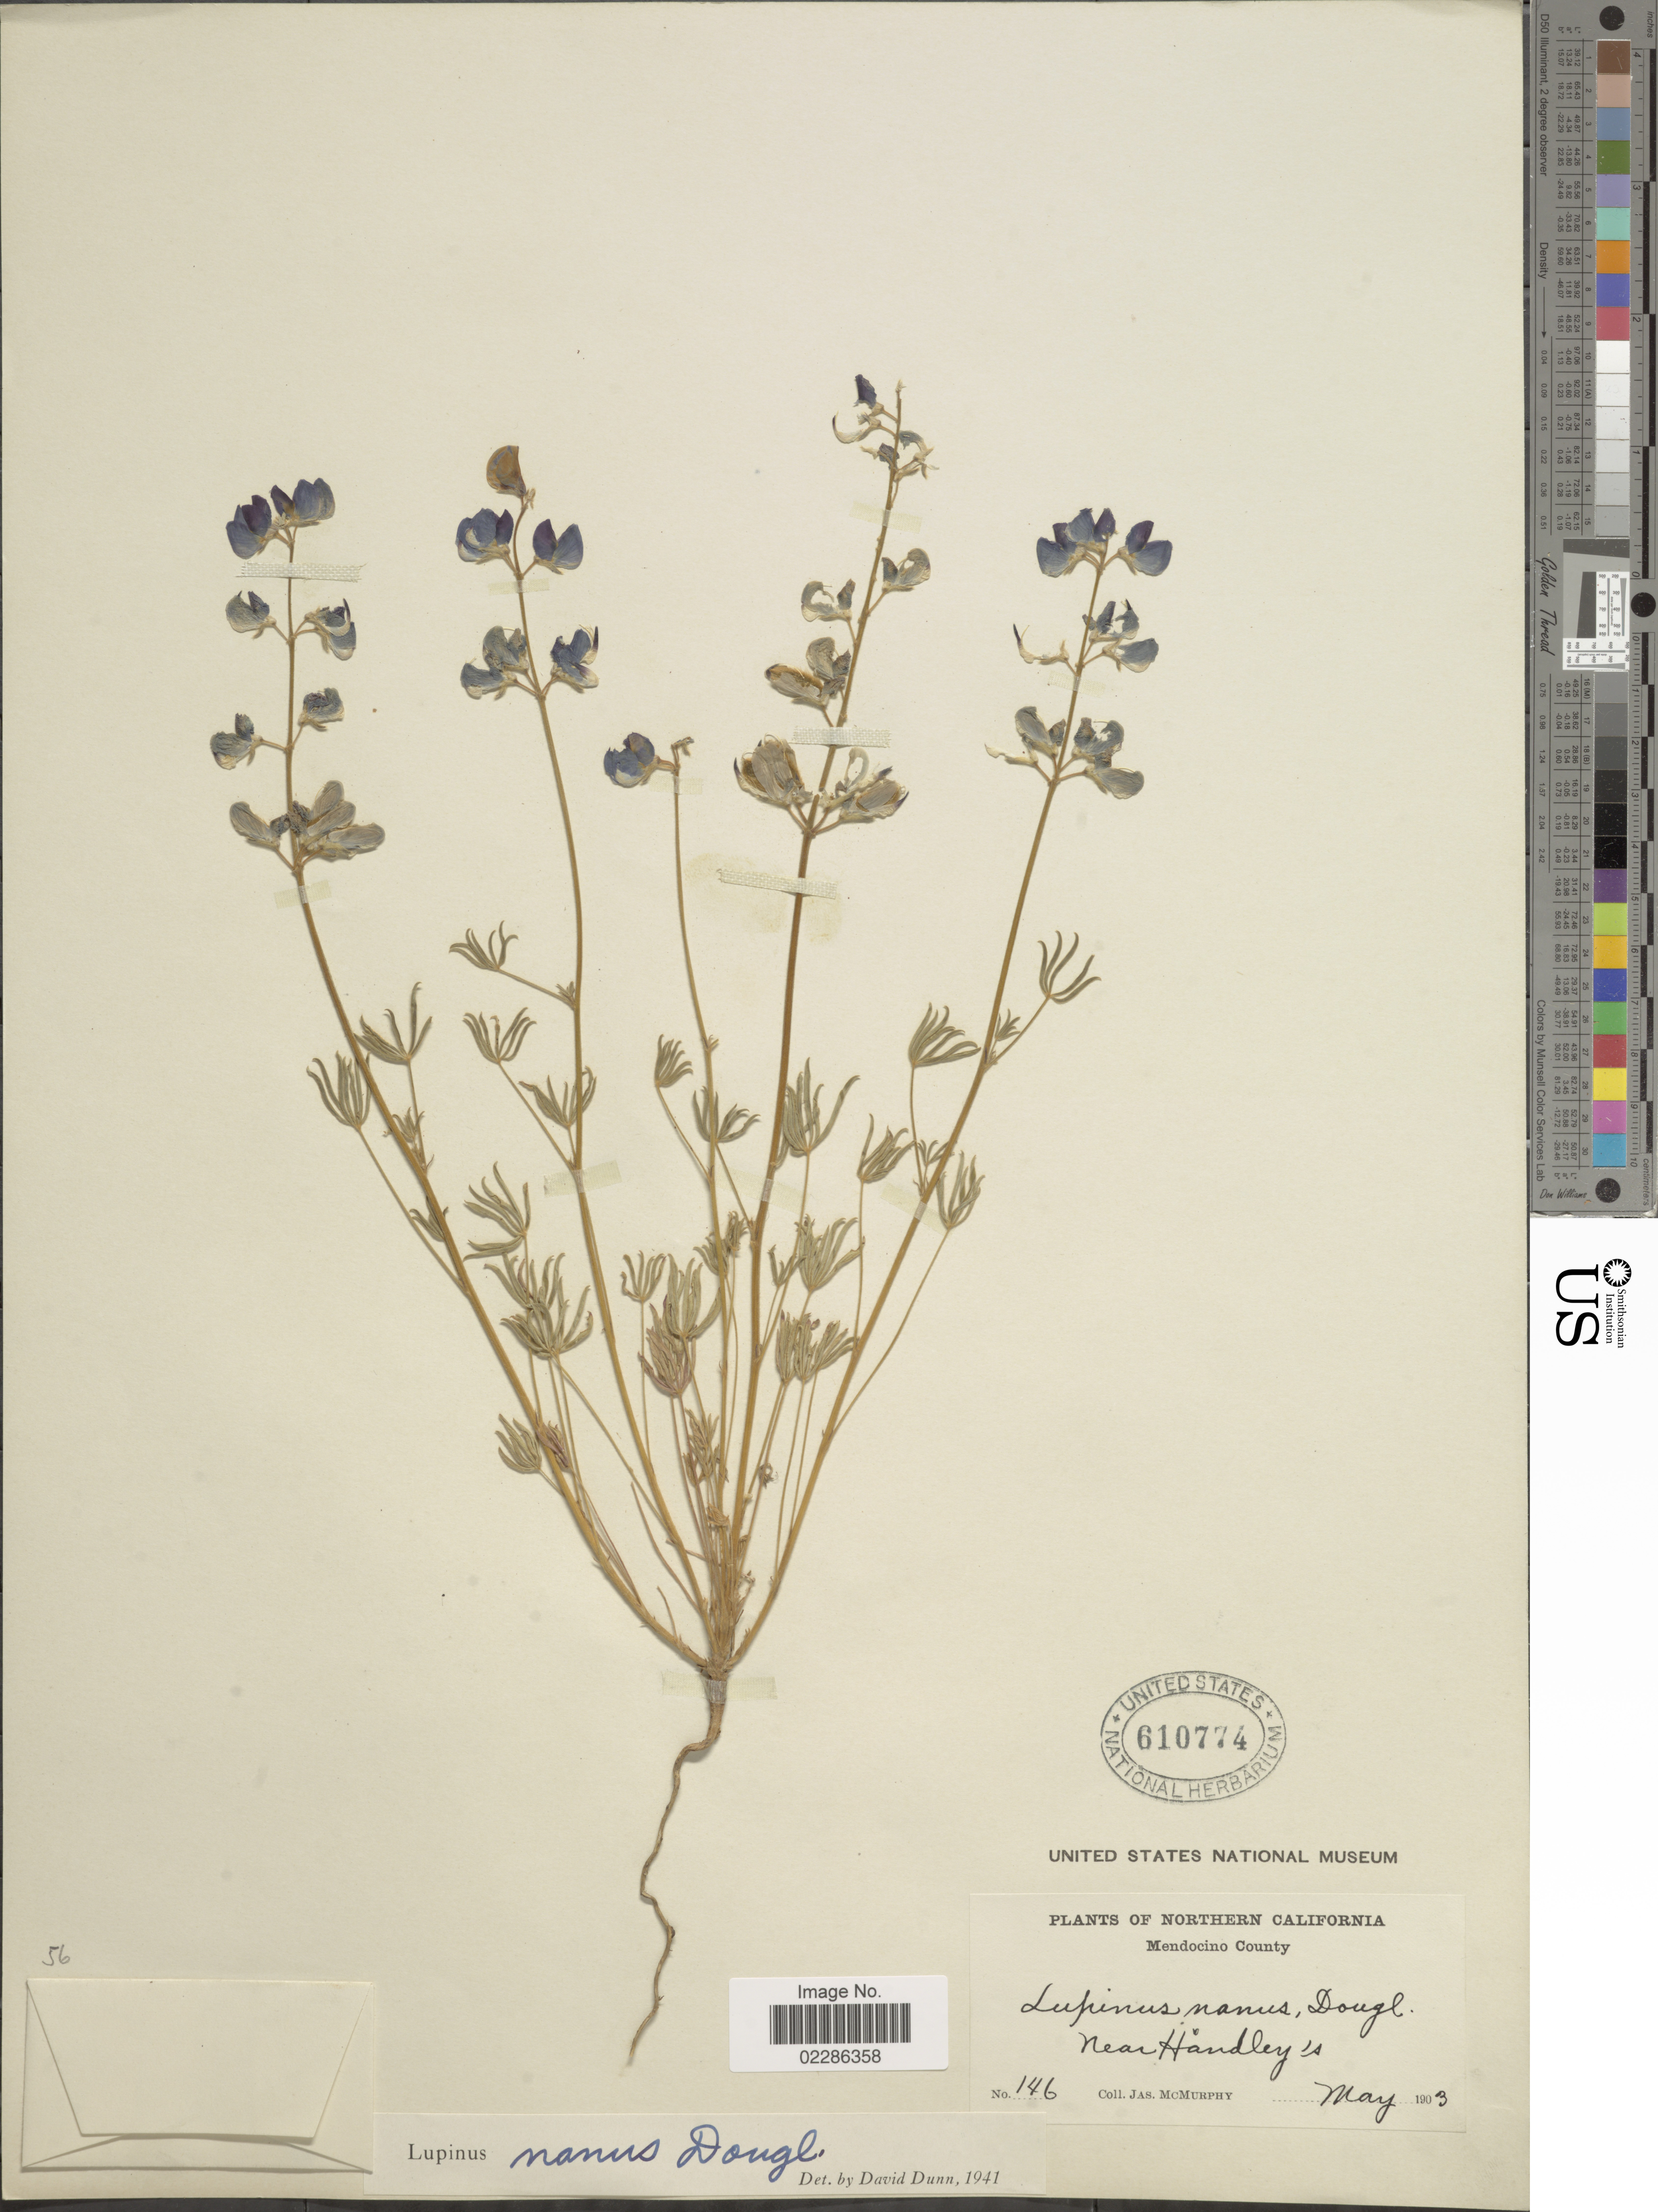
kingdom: Plantae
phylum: Tracheophyta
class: Magnoliopsida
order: Fabales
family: Fabaceae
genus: Lupinus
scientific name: Lupinus nanus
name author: Douglas ex Benth.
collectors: J. McMurphy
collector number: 146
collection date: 1903-05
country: United States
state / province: California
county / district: Mendocino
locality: Northern California, Mendocino County, Near Handley's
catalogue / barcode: US 610774